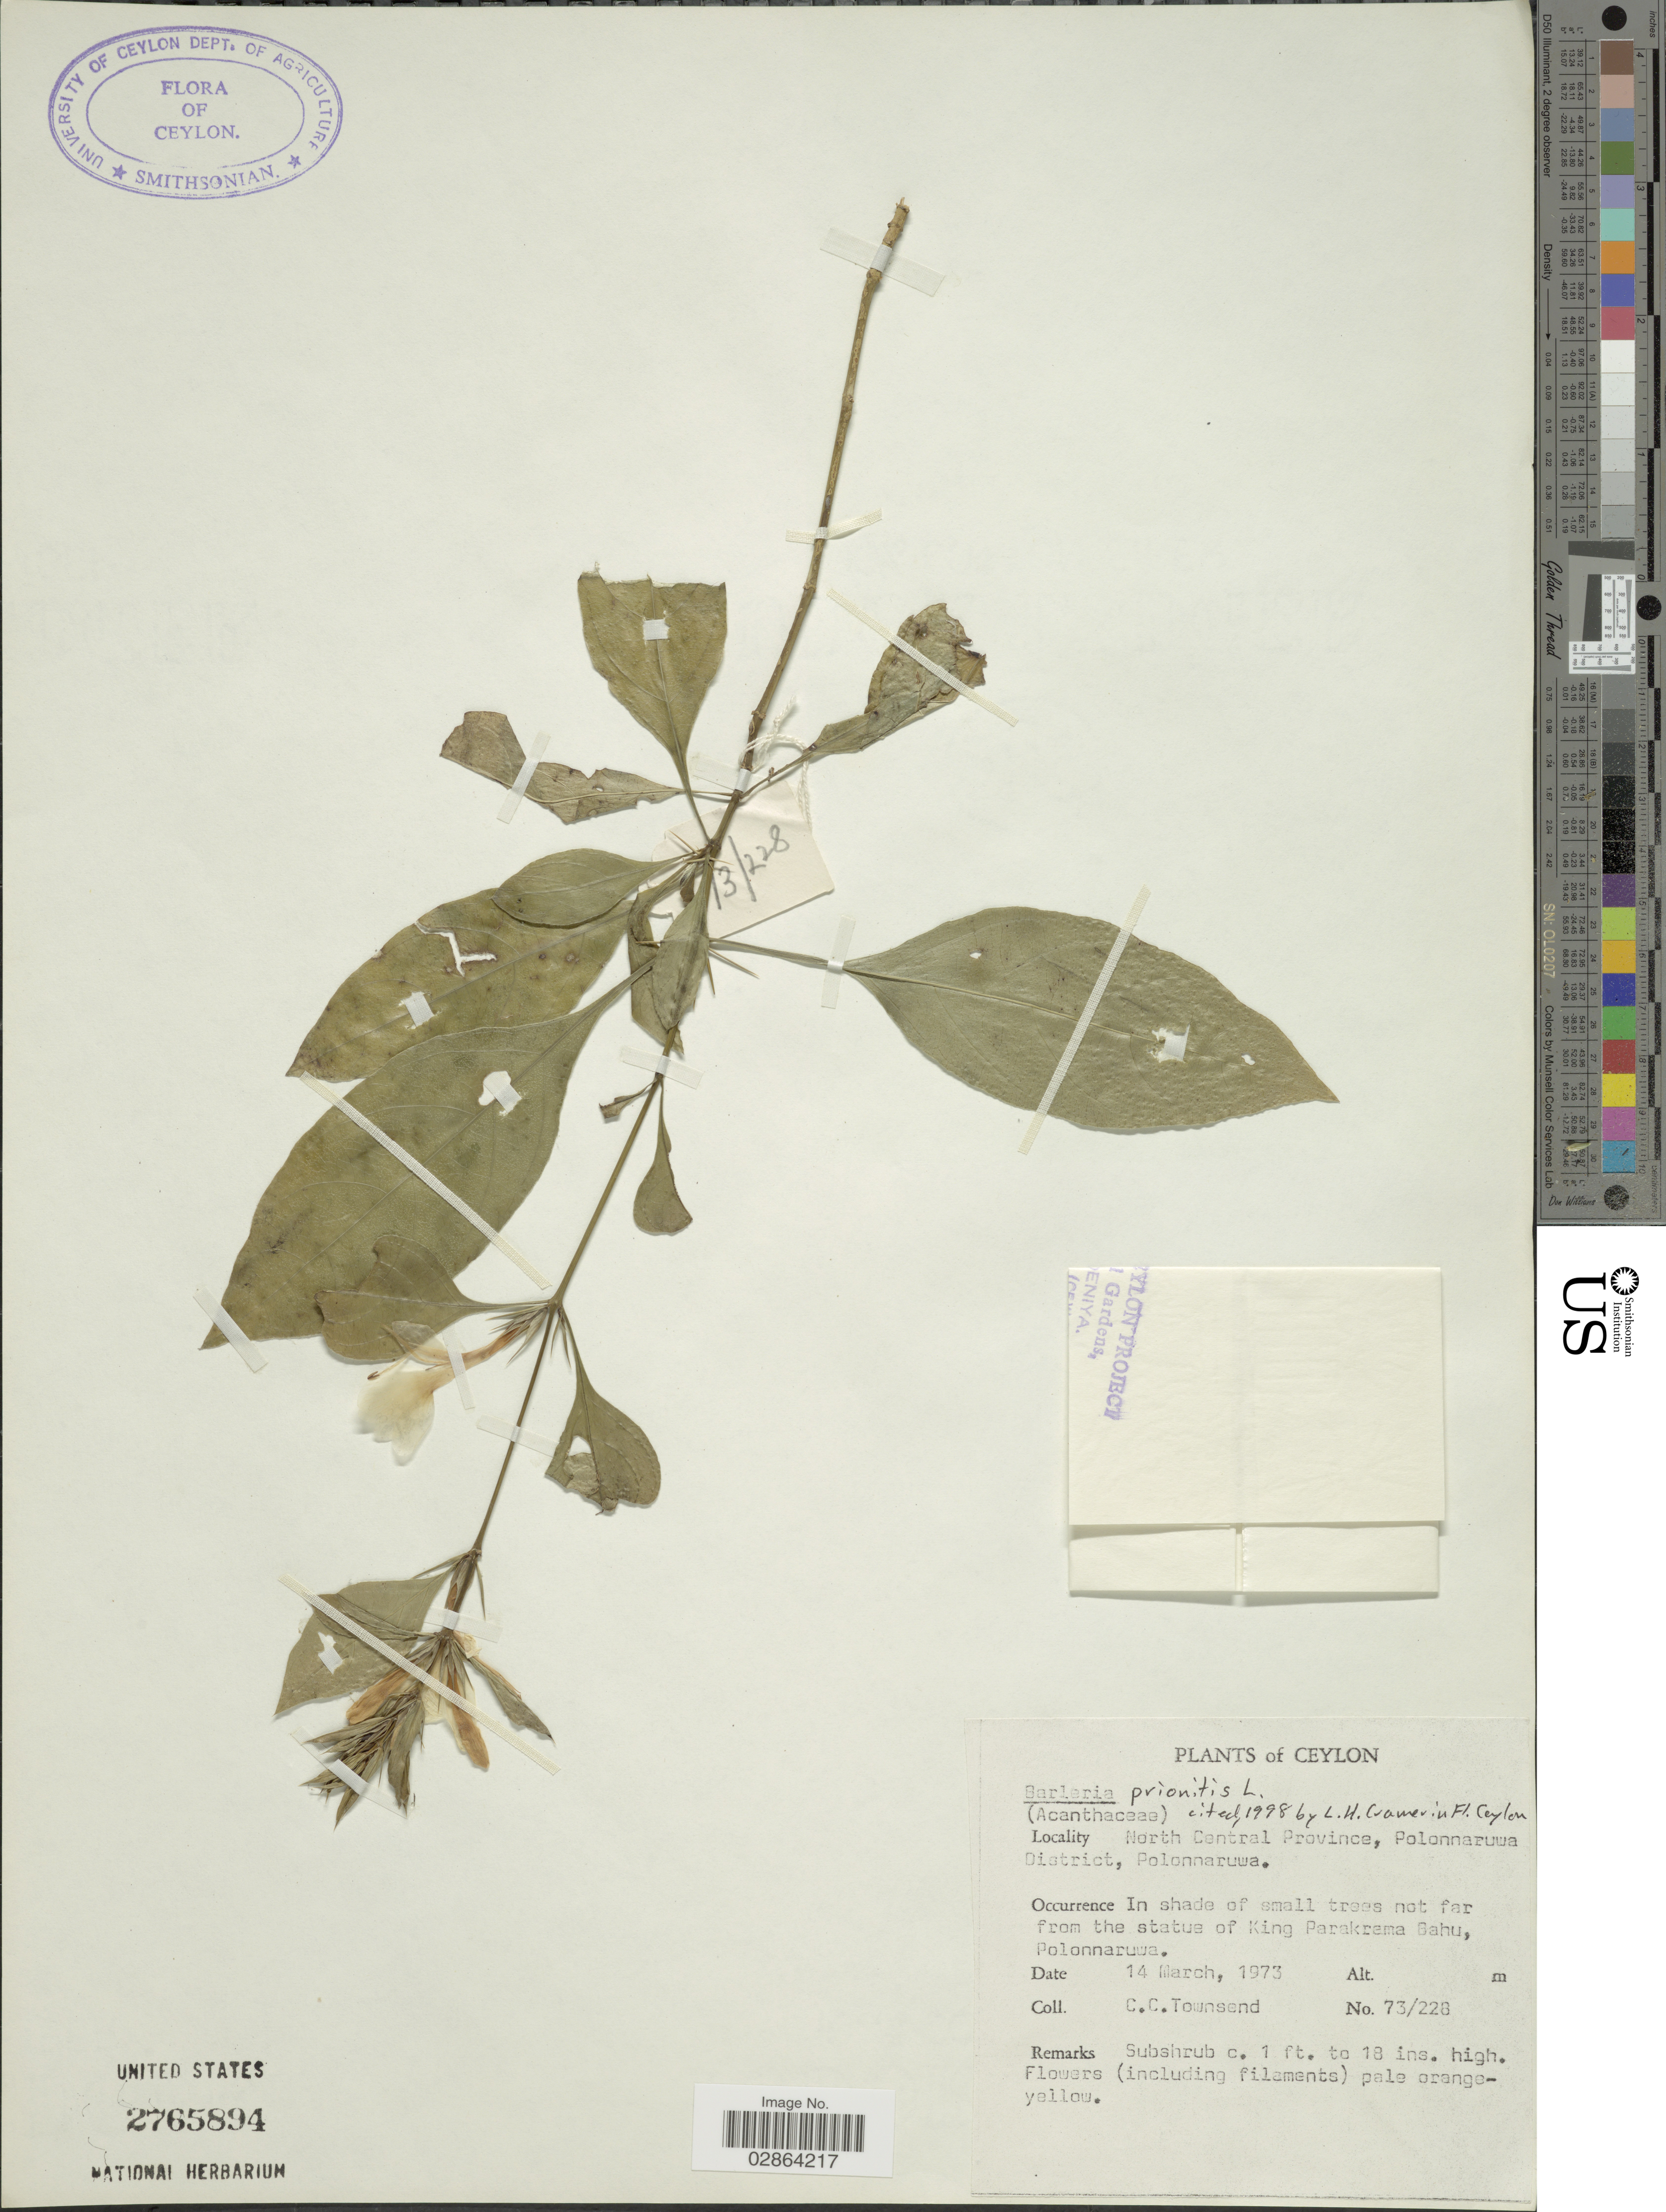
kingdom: Plantae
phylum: Tracheophyta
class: Magnoliopsida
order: Lamiales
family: Acanthaceae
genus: Barleria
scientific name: Barleria prionitis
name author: L.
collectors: C. Townsend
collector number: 73/228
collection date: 1973-03-14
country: Sri Lanka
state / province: North Central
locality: Ceylon, Polonnaruwa District, Polonnaruwa, In shade of small trees not far from the status of King Parakrama Gahu, Polonnaruwa.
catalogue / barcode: US 2765894